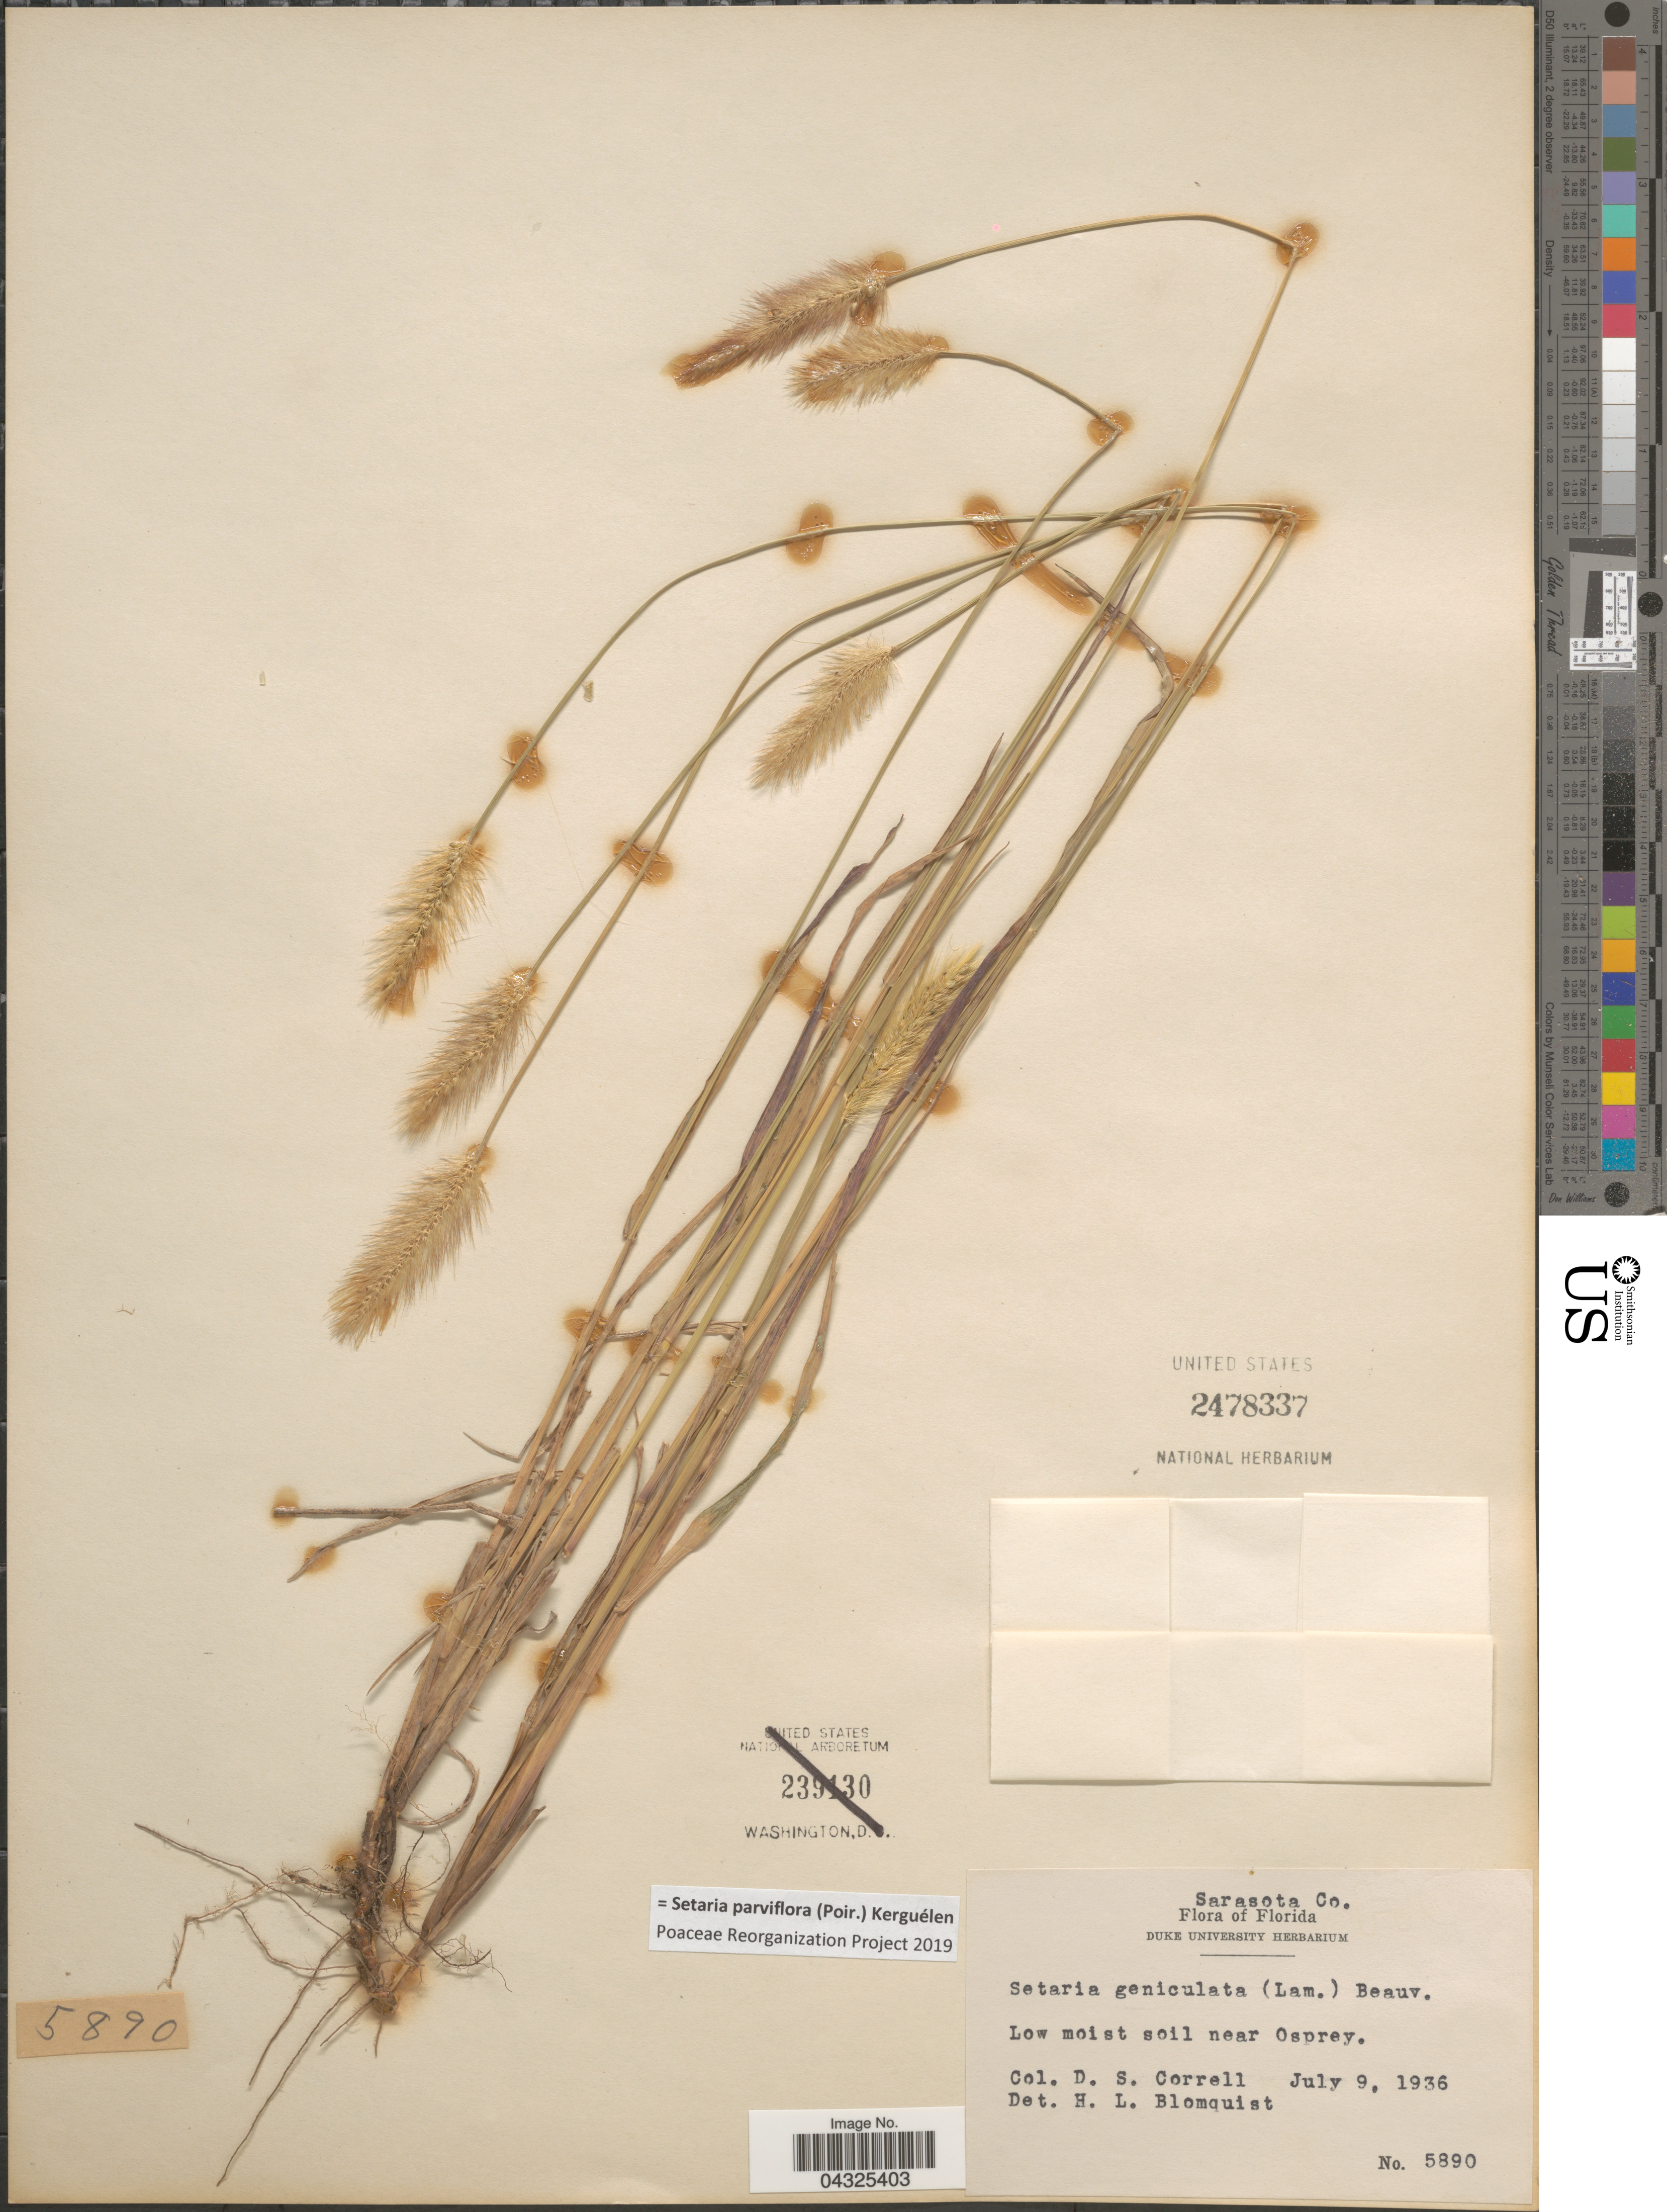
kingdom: Plantae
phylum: Tracheophyta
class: Liliopsida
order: Poales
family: Poaceae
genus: Setaria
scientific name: Setaria parviflora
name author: (Poir.) Kerguélen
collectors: D. S. Correll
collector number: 5890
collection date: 1936-07-09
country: United States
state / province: Florida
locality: Sarasota Co. Near Osprey.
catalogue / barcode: US 2478337